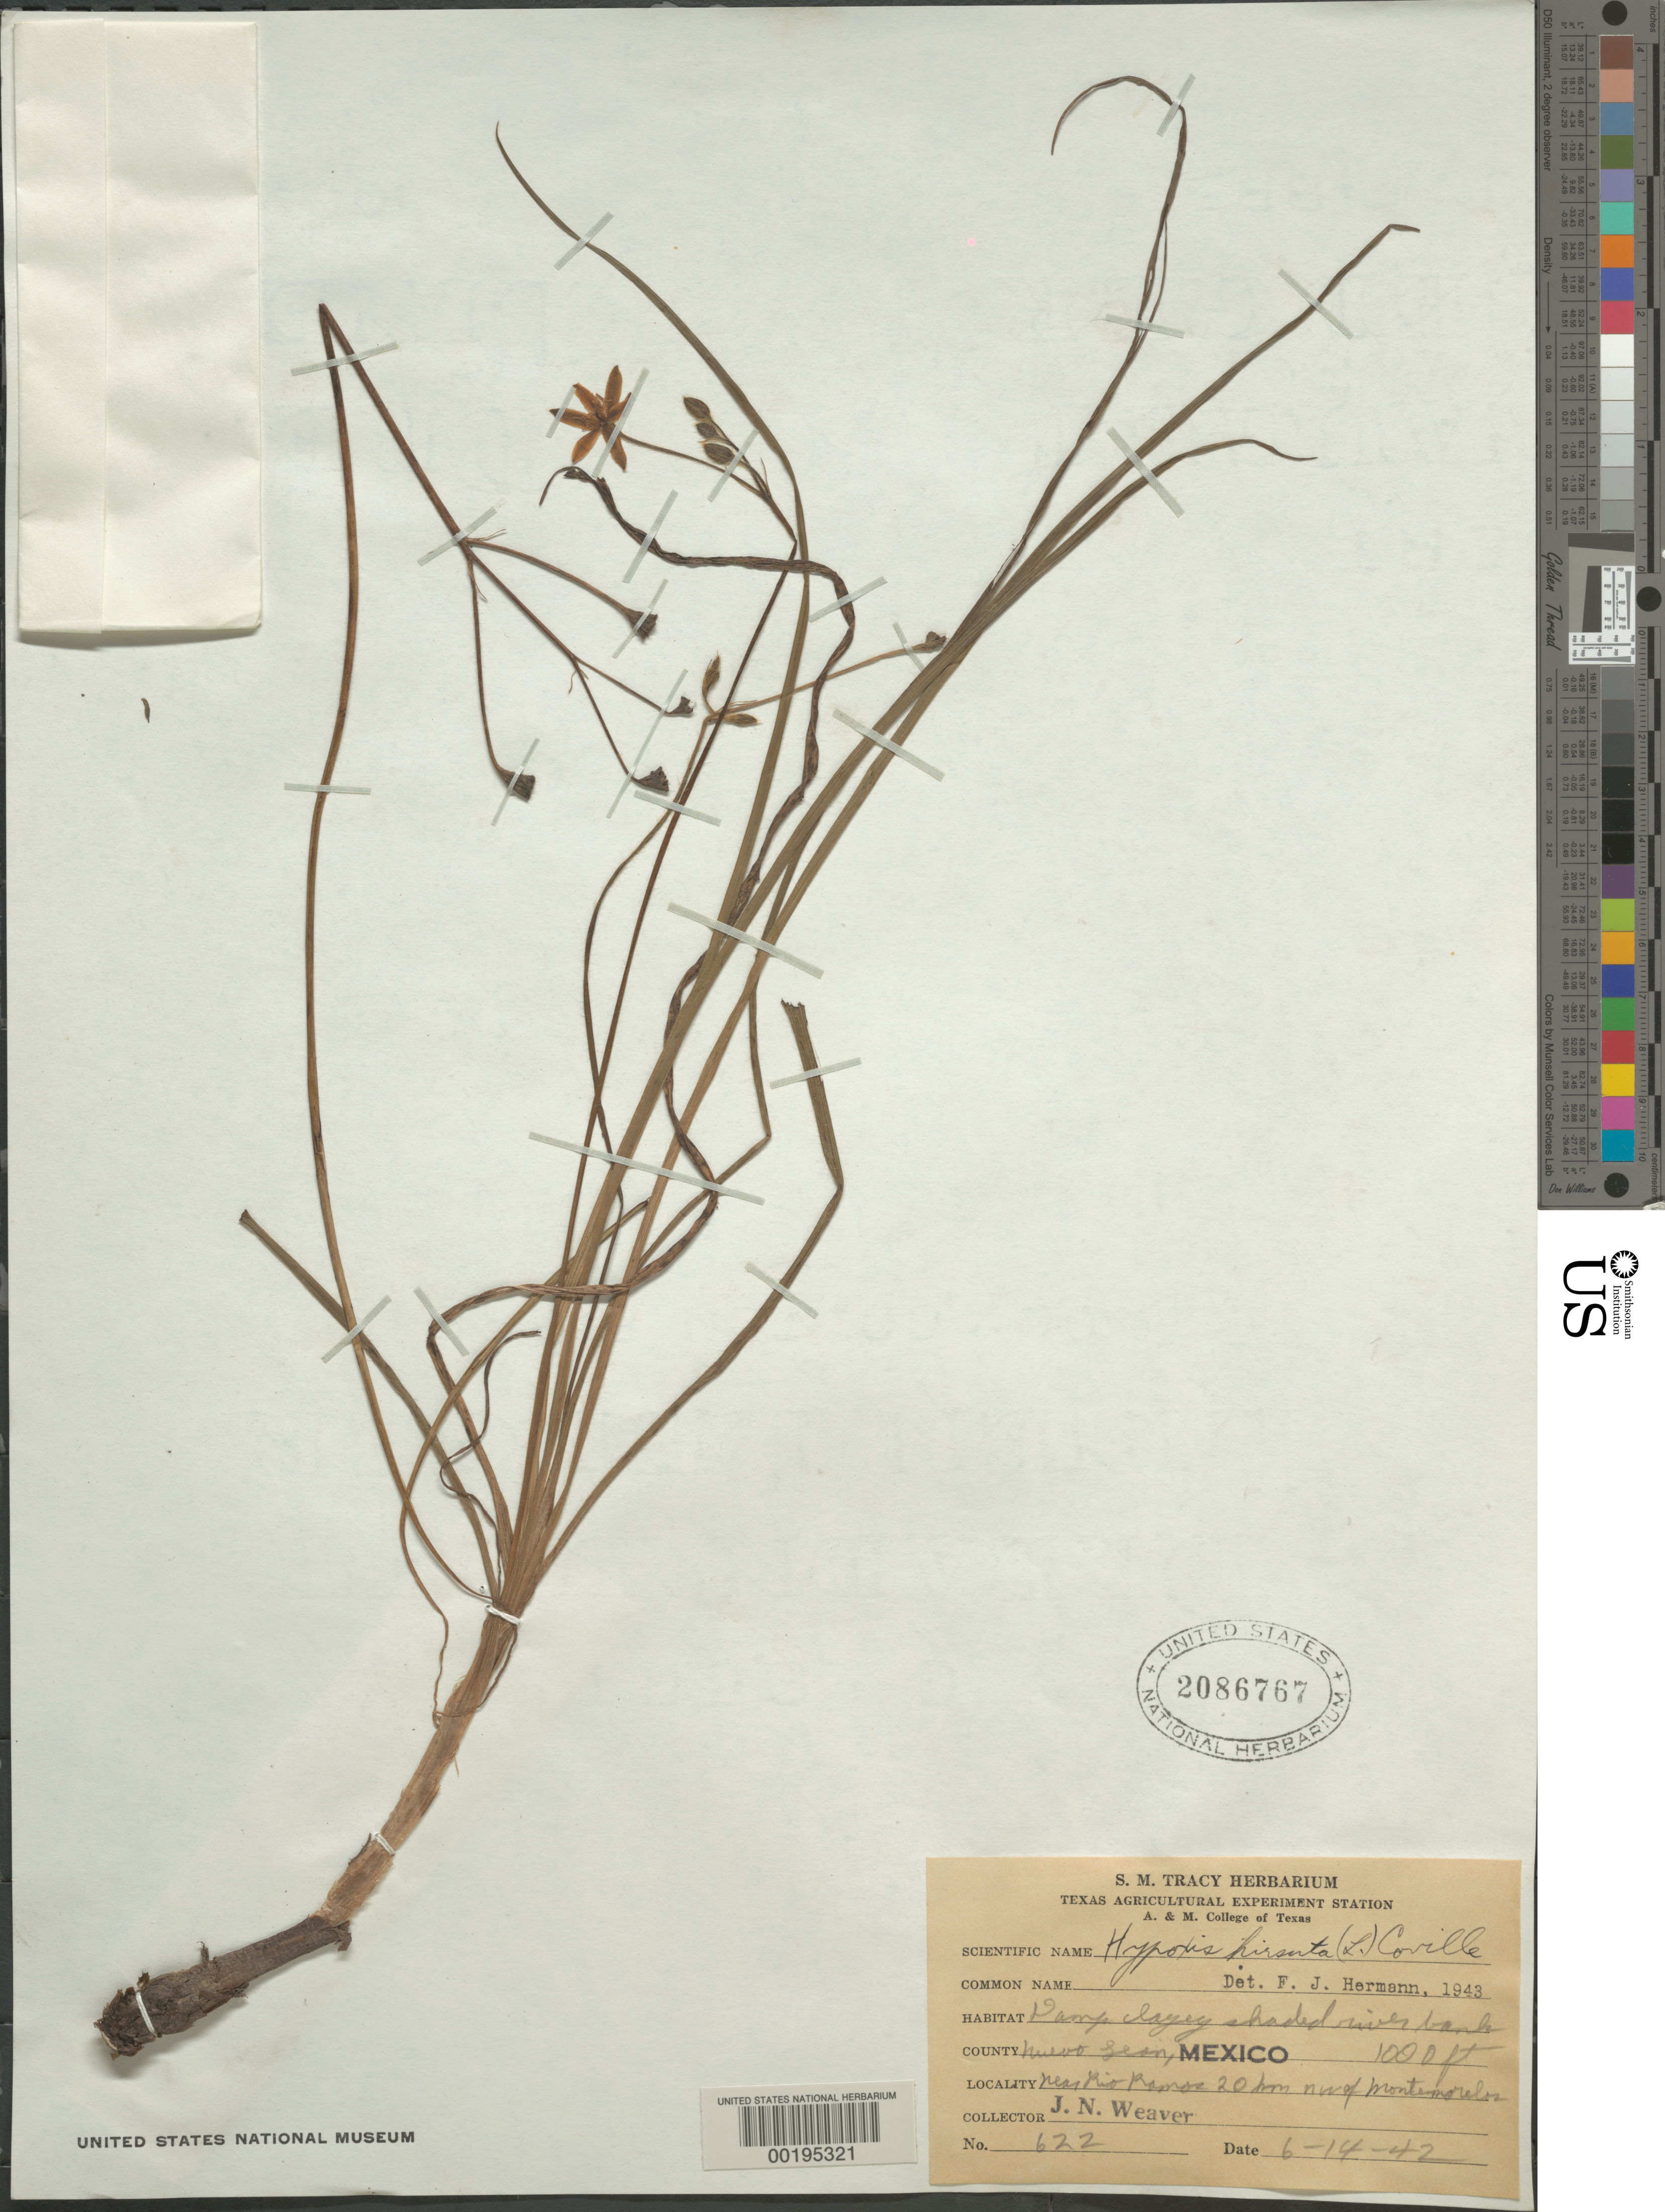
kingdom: Plantae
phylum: Tracheophyta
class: Liliopsida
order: Asparagales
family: Hypoxidaceae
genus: Hypoxis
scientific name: Hypoxis sp.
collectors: J. N. Weaver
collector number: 622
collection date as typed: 14 Jun 1942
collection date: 1942-06-14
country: Mexico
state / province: Nuevo León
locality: Near rio ramos, 20 km NW of montemorelos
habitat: Damp clayey shaded river bank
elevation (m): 305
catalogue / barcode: US 2086767